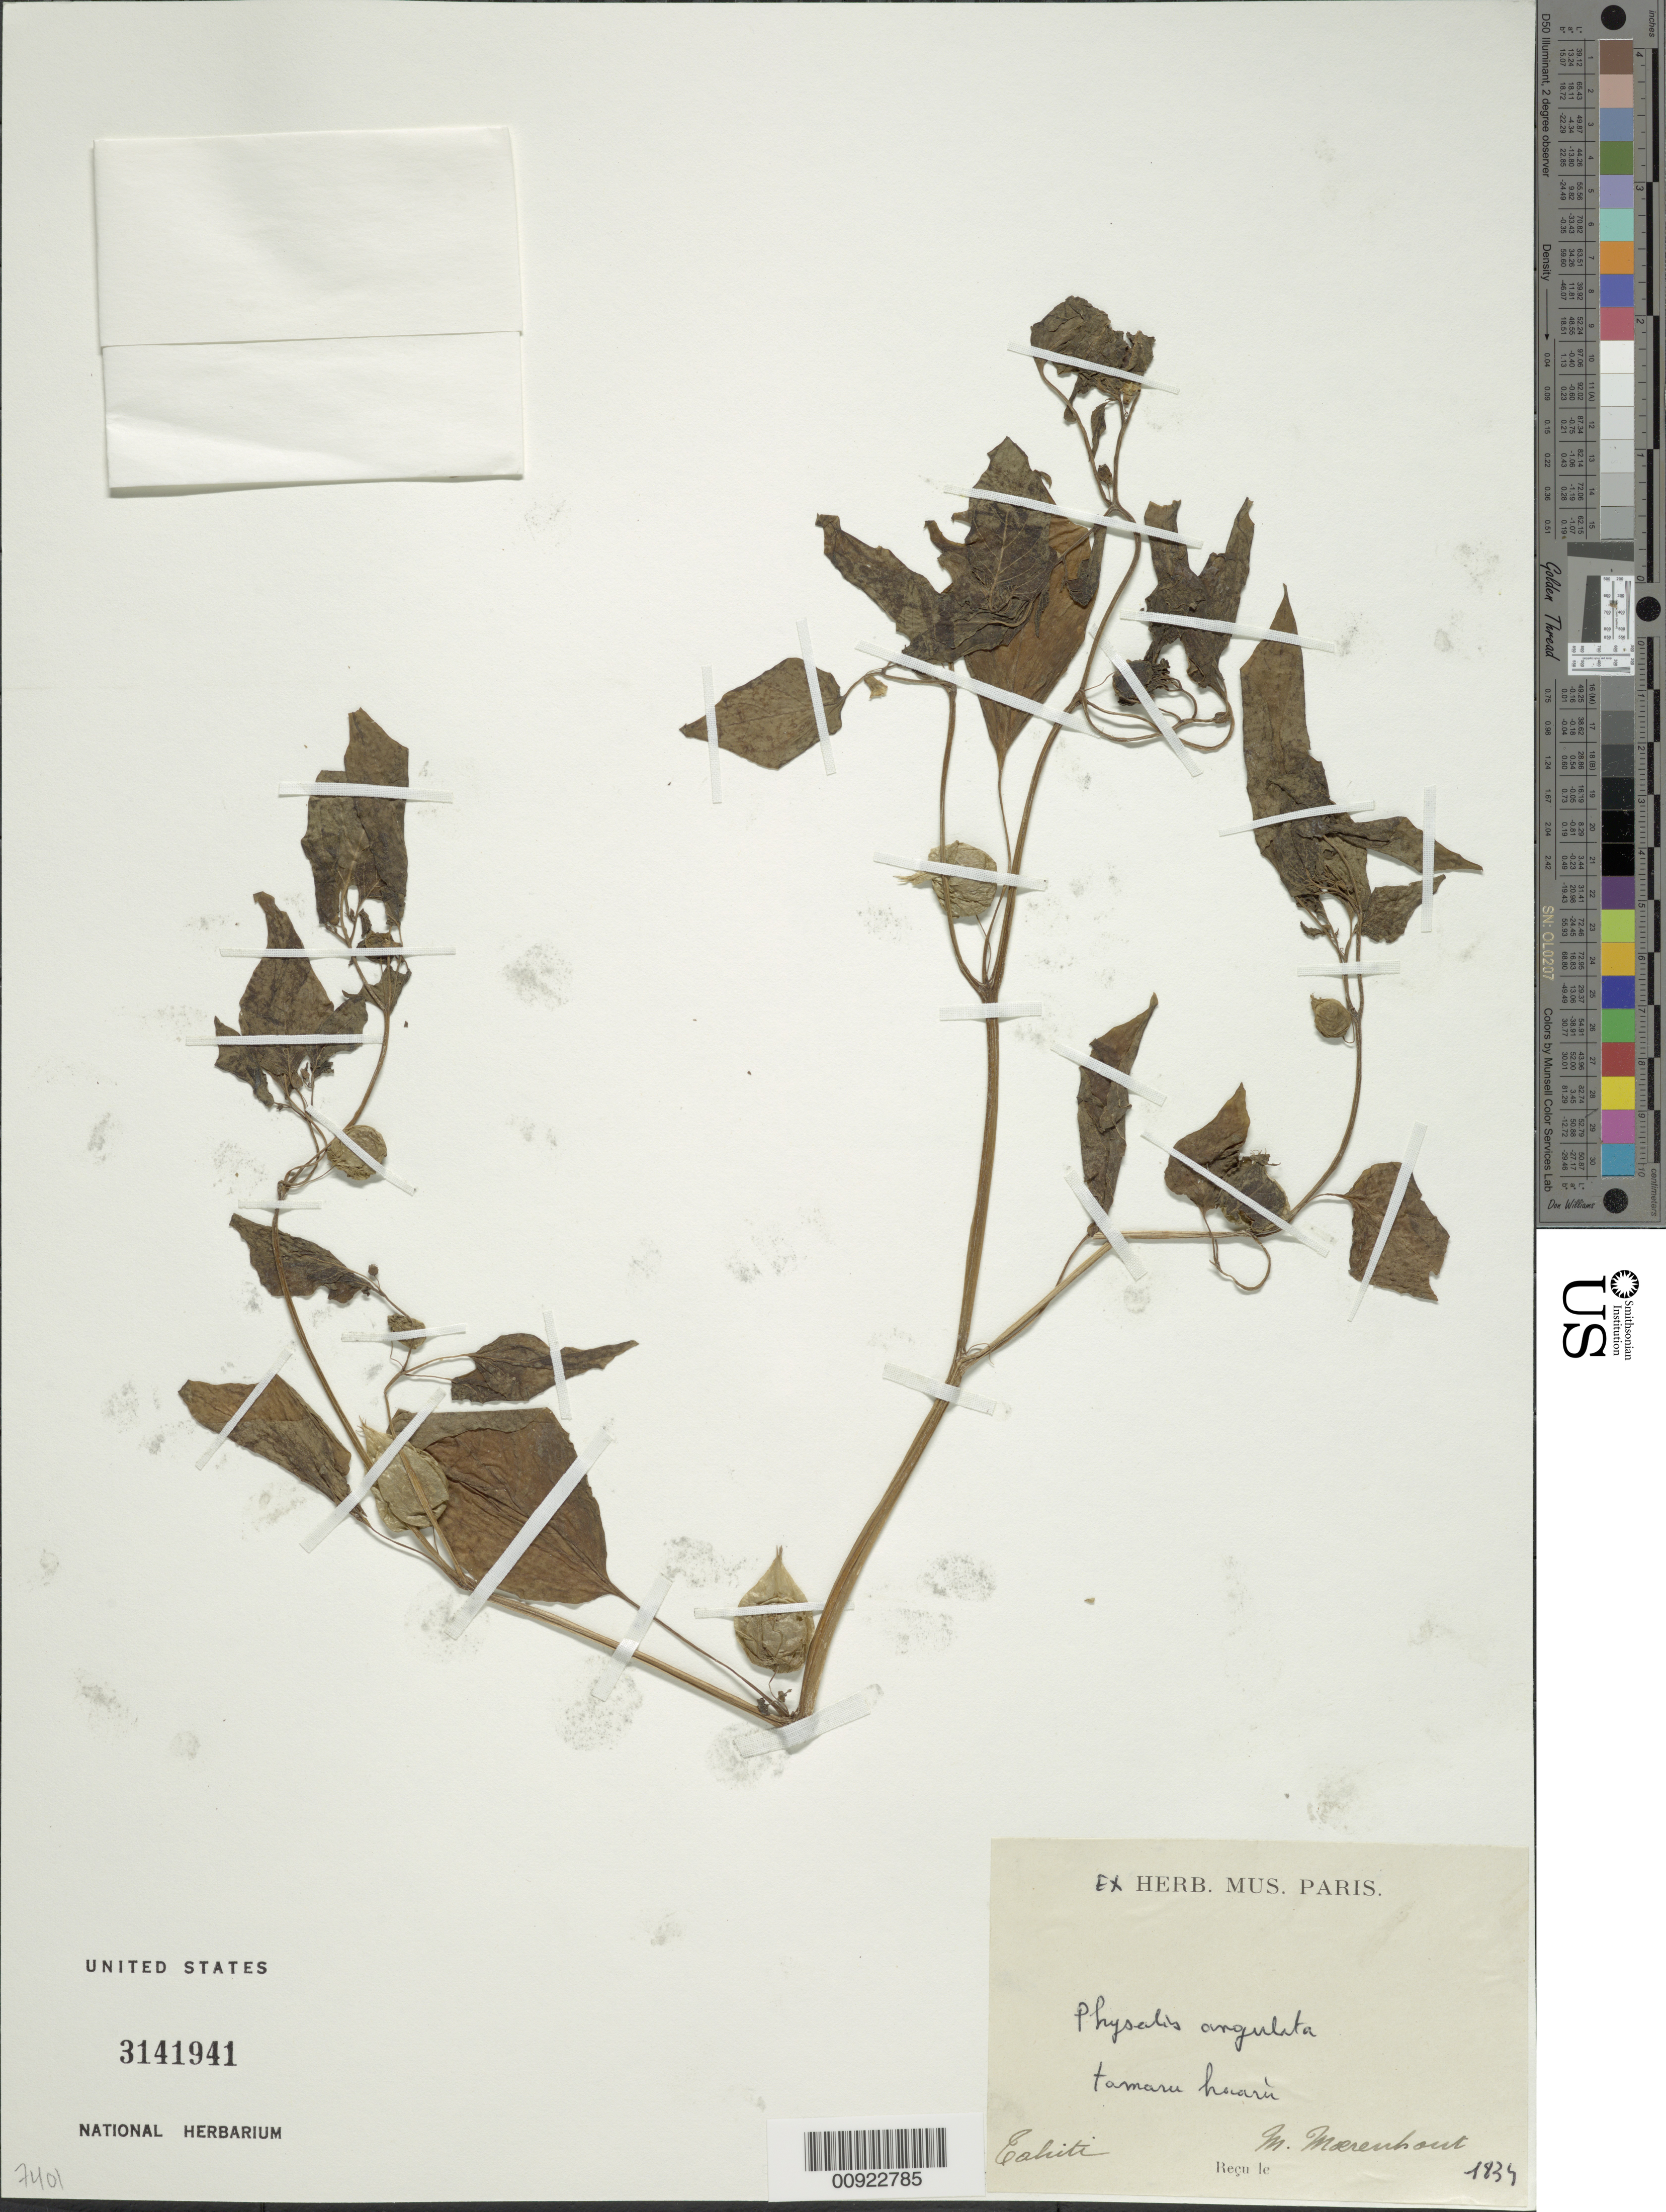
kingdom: Plantae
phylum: Tracheophyta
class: Magnoliopsida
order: Solanales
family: Solanaceae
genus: Physalis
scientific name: Physalis angulata var. angulata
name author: L.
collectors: M. Maereuhaut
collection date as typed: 1835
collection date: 1835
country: French Polynesia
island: Tahiti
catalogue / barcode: US 3141941